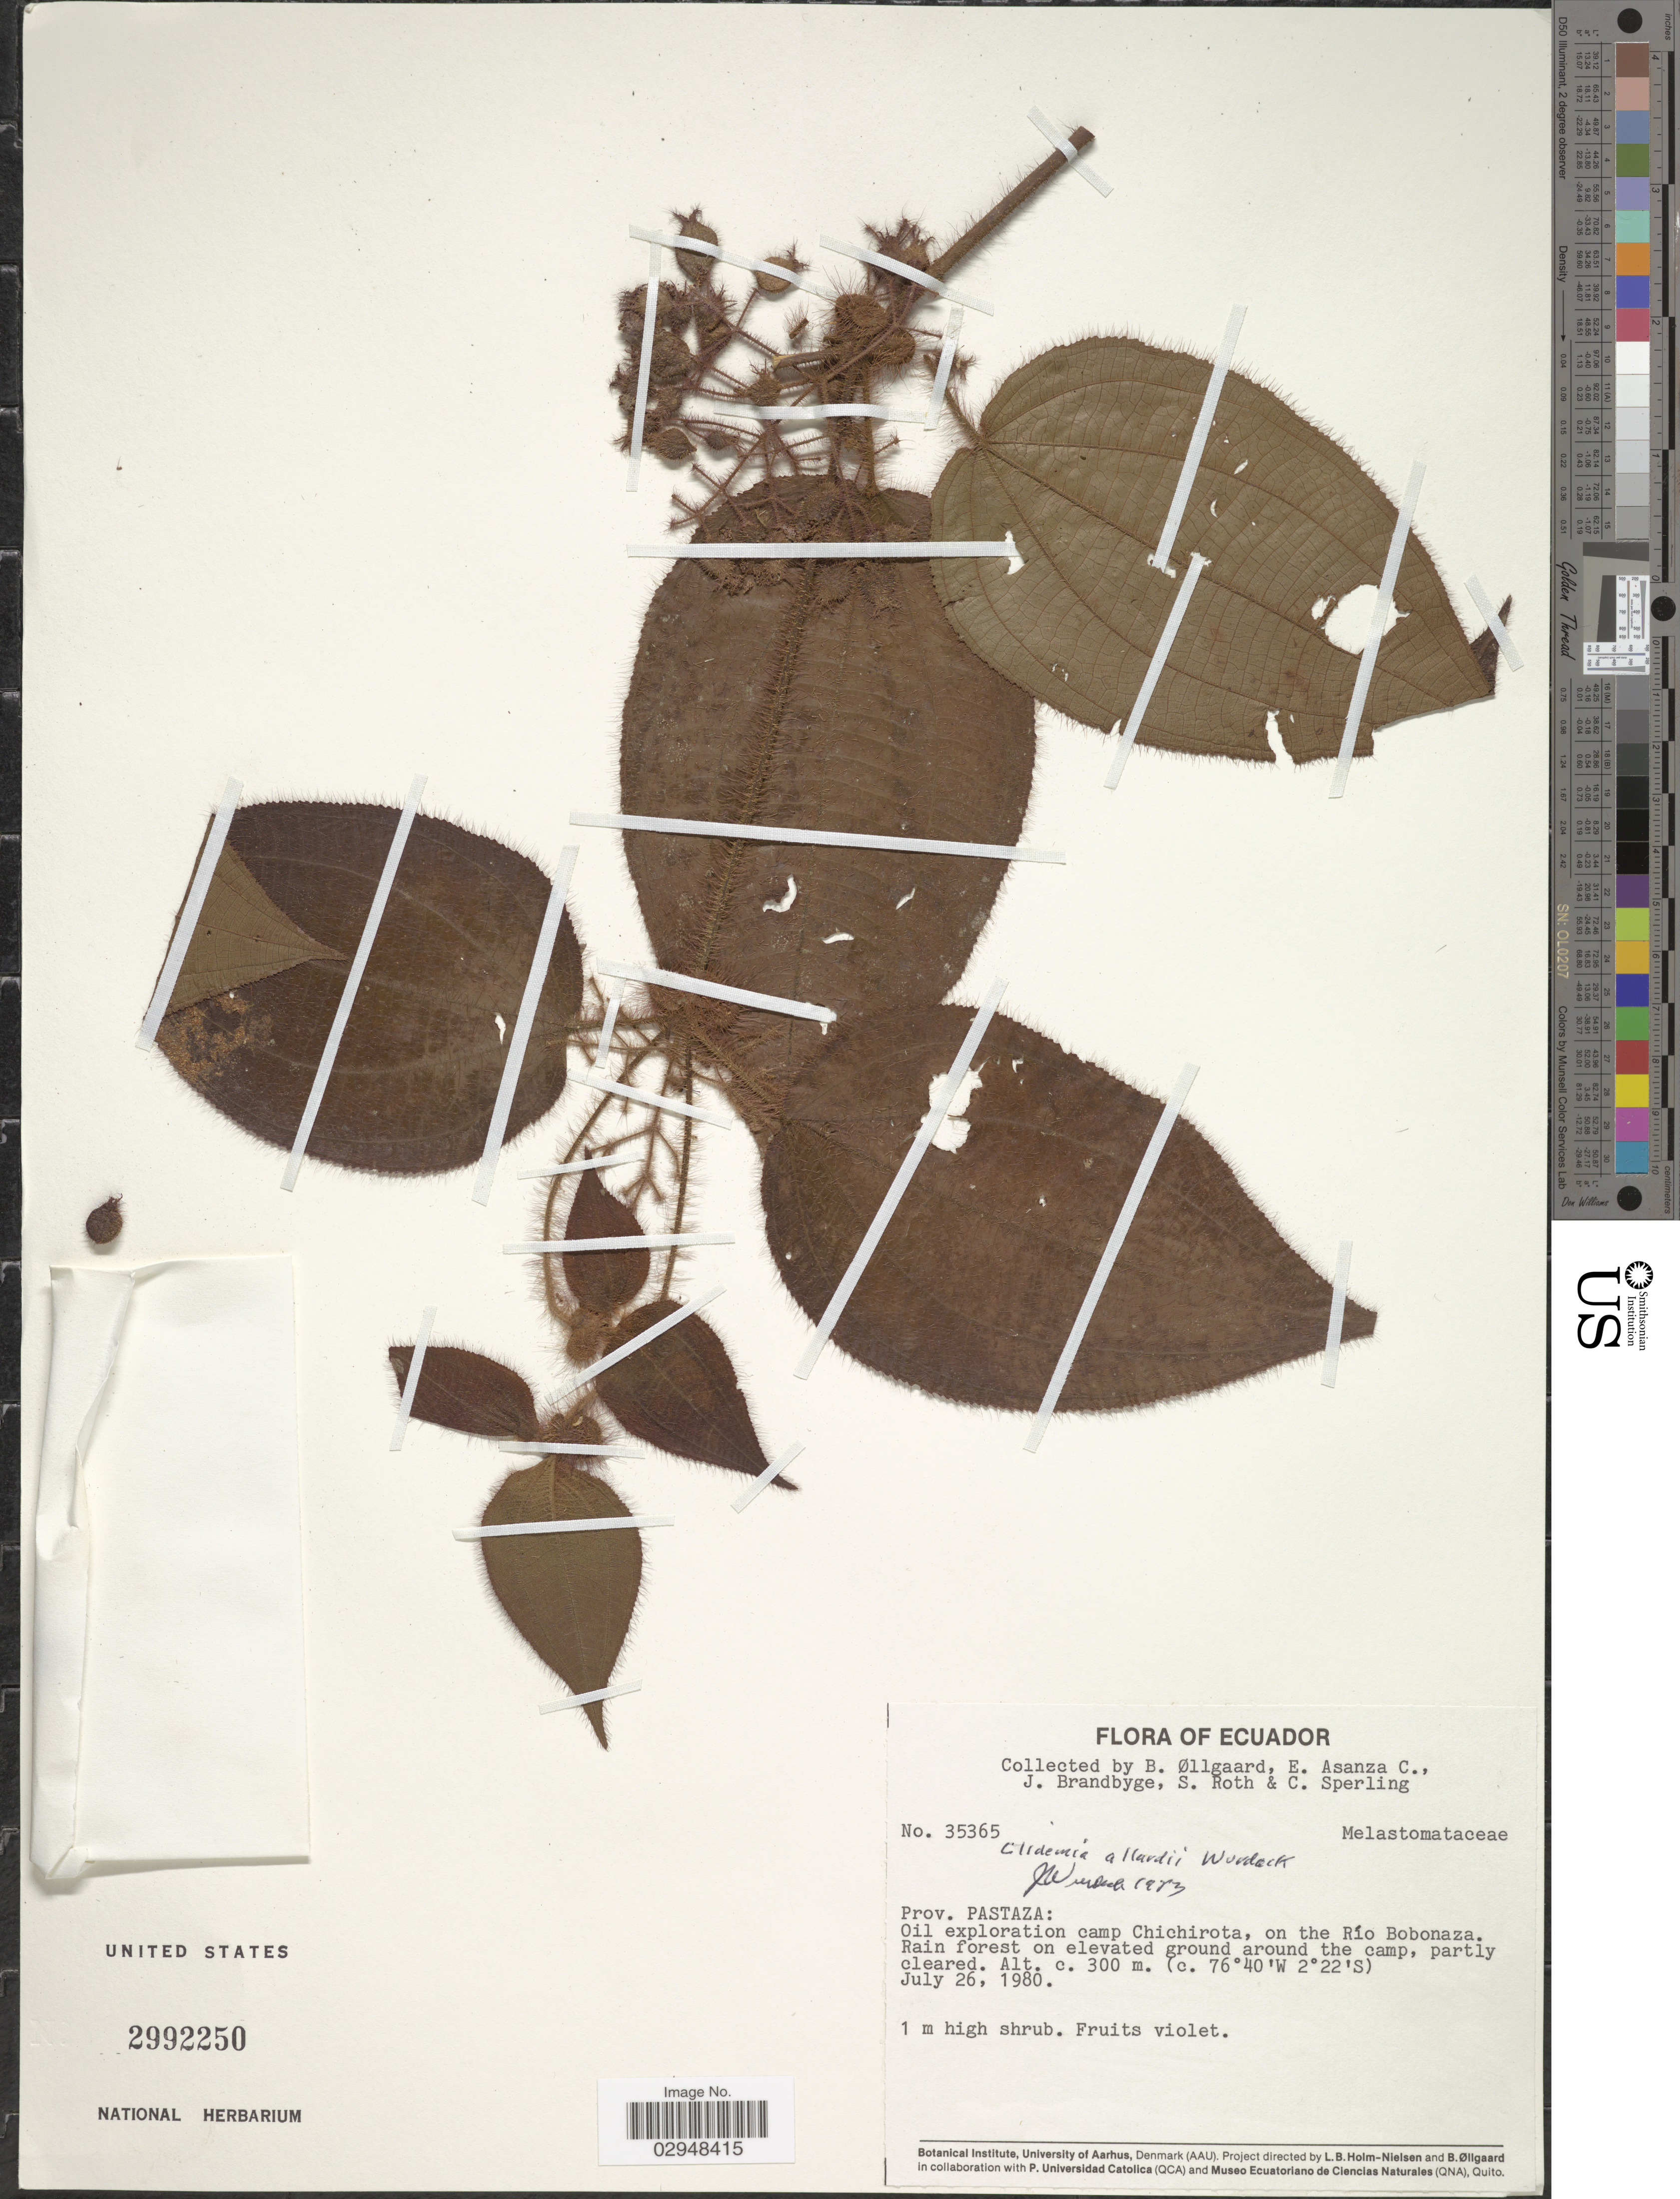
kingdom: Plantae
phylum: Tracheophyta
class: Magnoliopsida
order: Myrtales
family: Melastomataceae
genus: Clidemia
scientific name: Clidemia allardii subsp. allardii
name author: Wurdack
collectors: B. Øllgaard, E. Asanza C., J. Brandbyge, S. Roth & C. Sperling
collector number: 35365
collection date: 1980-07-26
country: Ecuador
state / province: Pastaza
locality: Oil exploration camp Chichirota, on the Río Bobonaza.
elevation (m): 300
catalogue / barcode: US 2992250